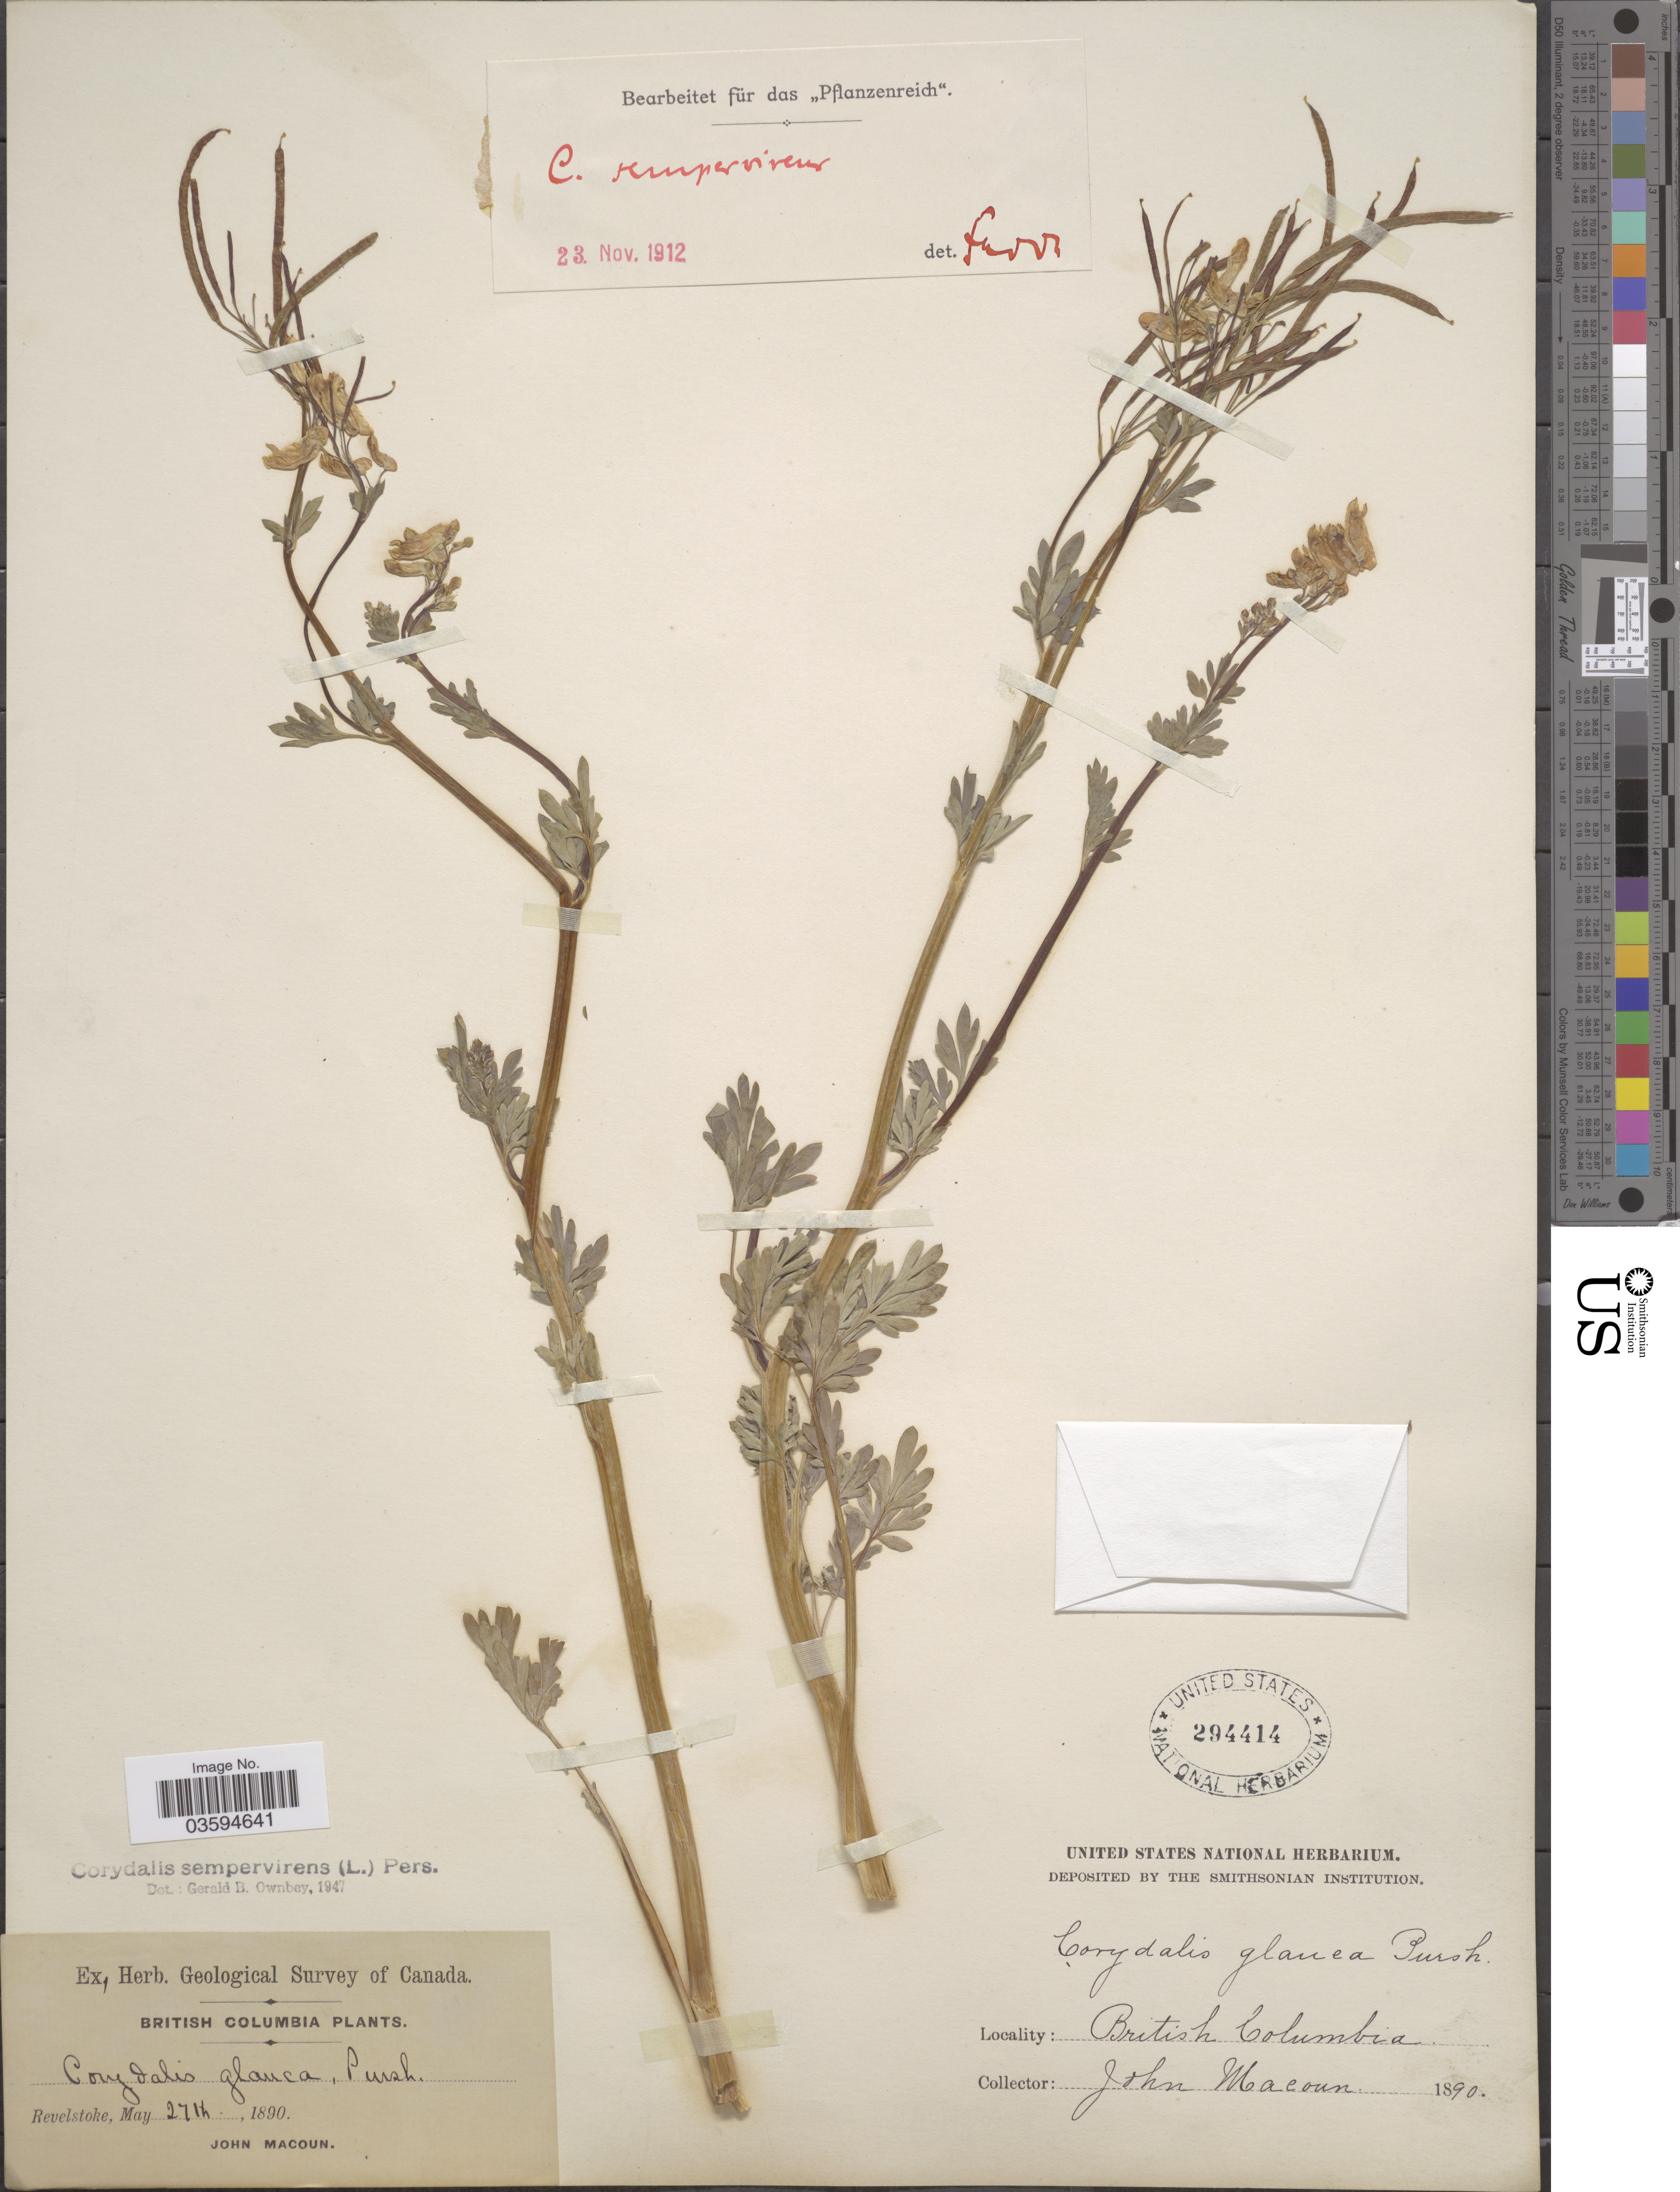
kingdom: Plantae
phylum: Tracheophyta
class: Magnoliopsida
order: Ranunculales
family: Papaveraceae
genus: Capnoides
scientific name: Capnoides sempervirens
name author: (L.) Borkh.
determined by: Strong, M. T., (US), Smithsonian Institution - National Museum of Natural History (UNITED STATES)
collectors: J. Macoun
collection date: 1890-05-27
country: Canada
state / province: British Columbia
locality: Revelstoke.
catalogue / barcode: US 294414